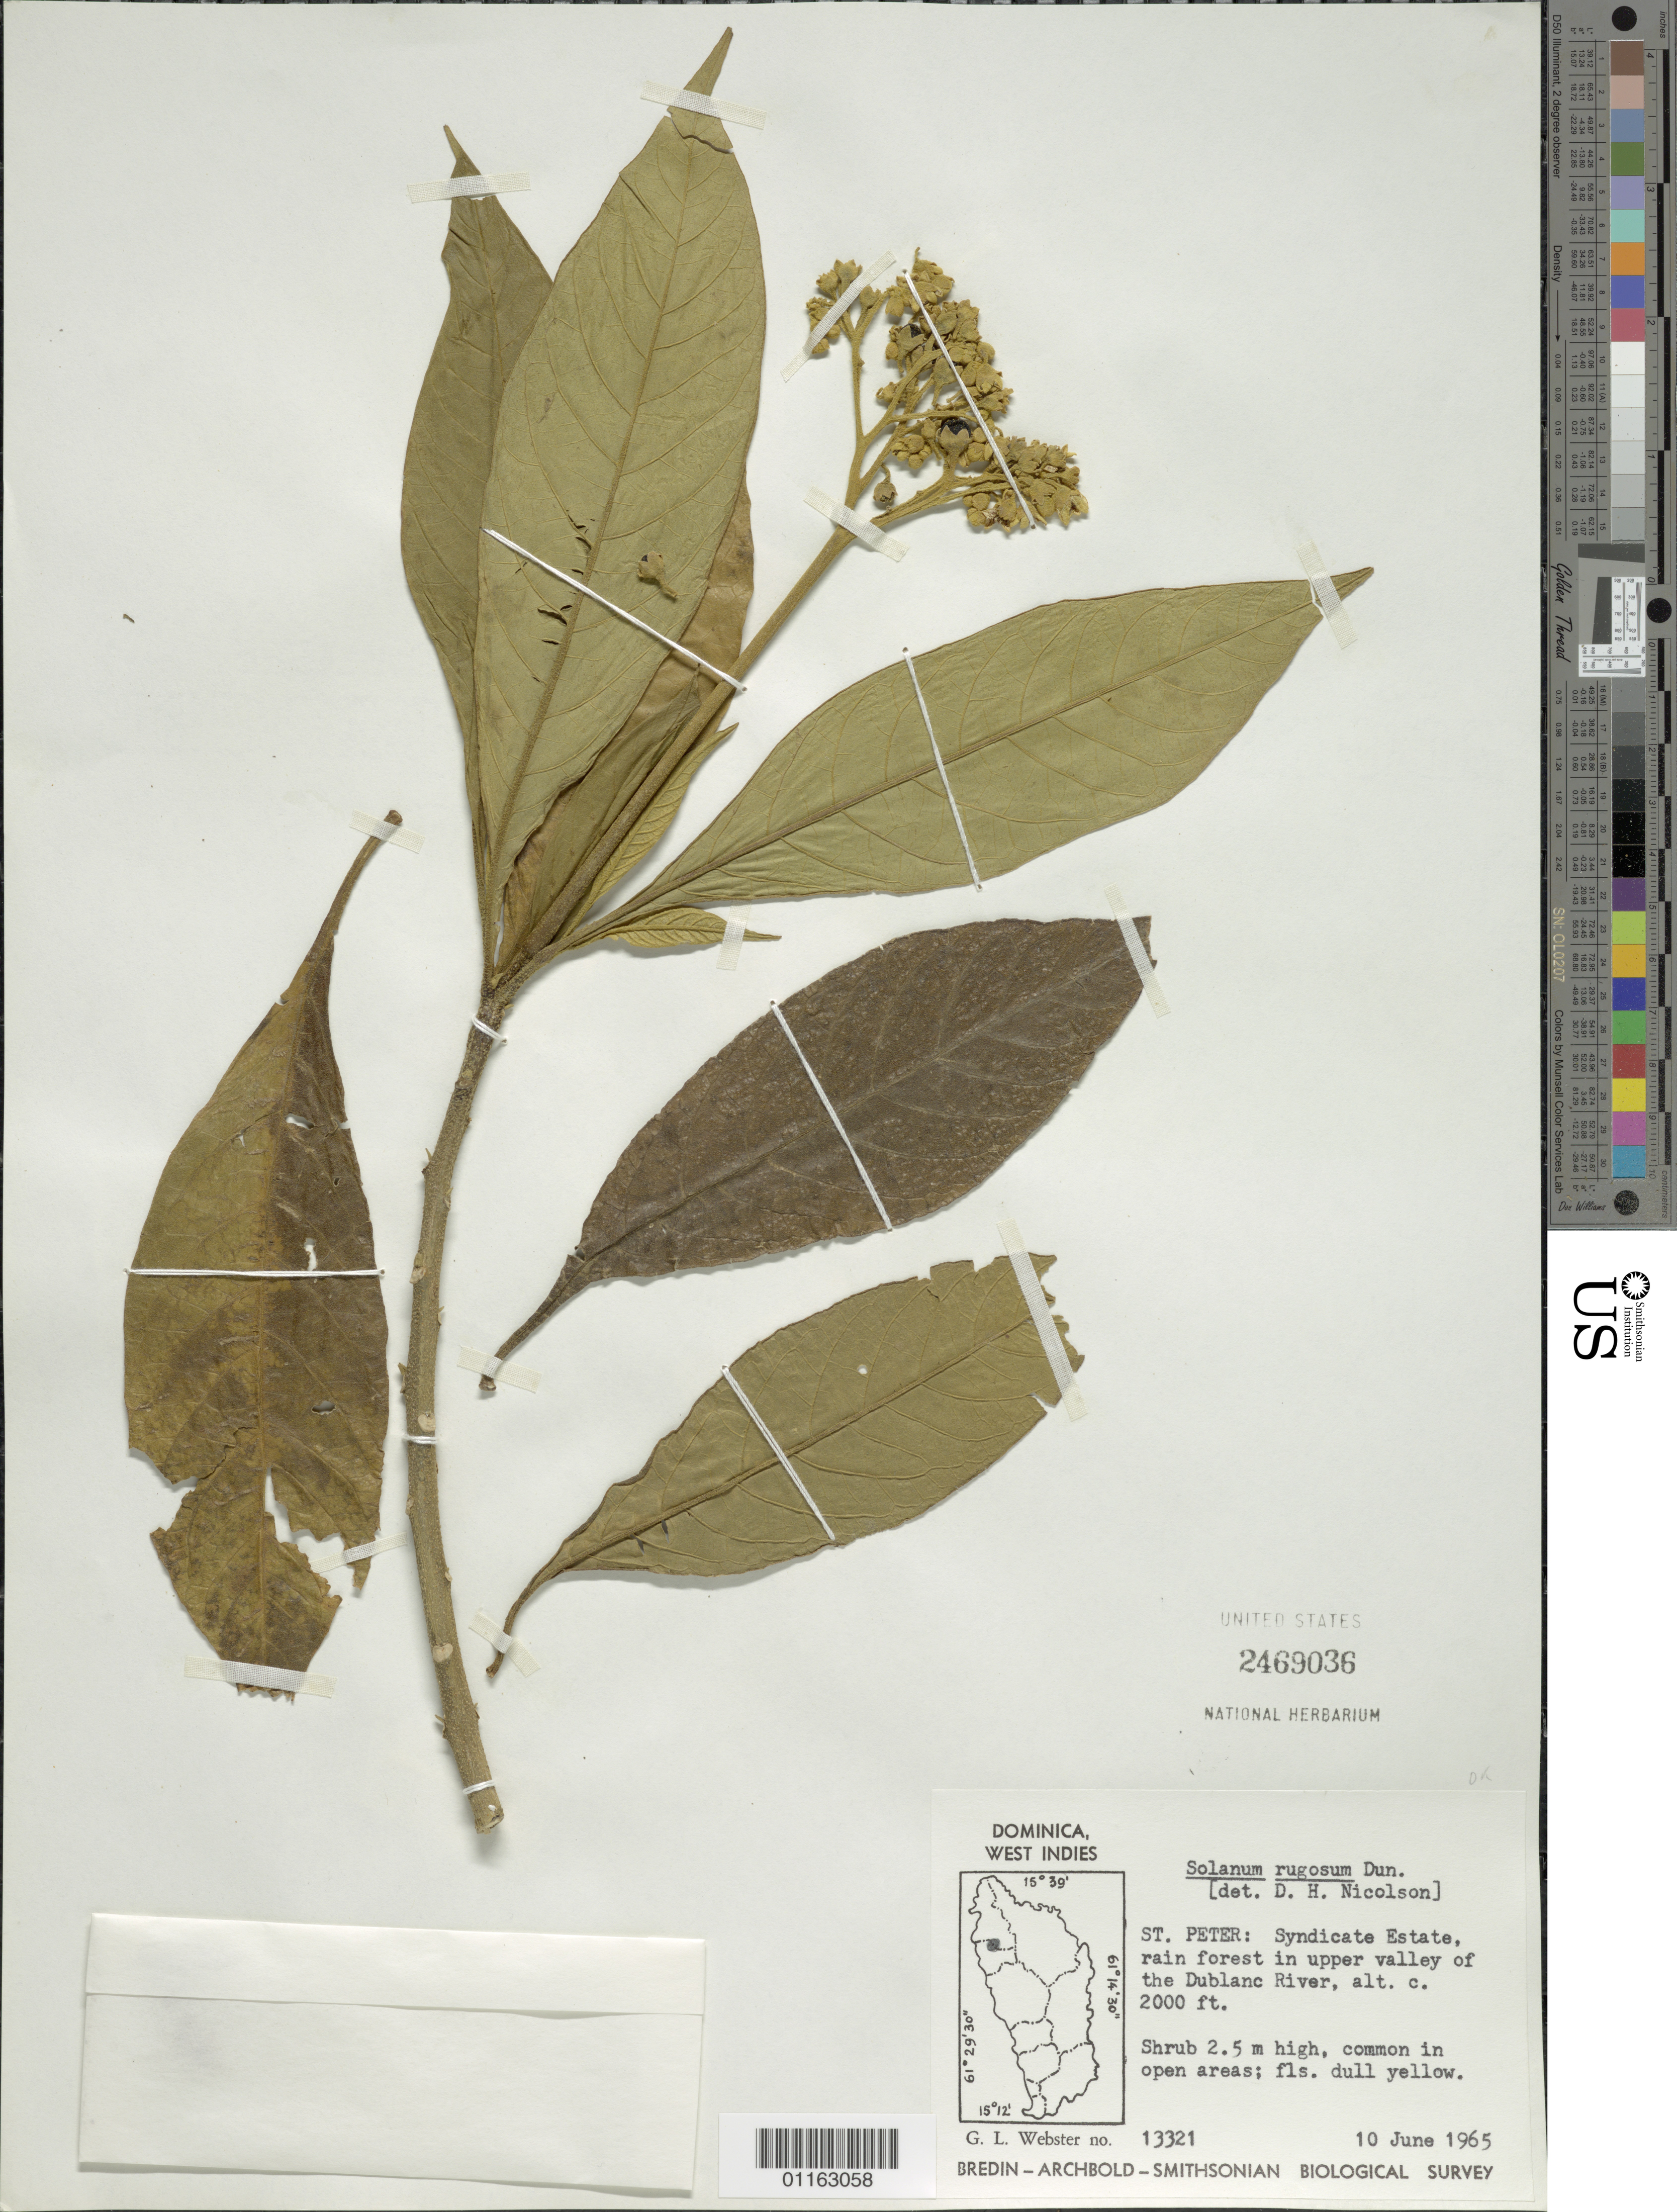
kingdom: Plantae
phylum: Tracheophyta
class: Magnoliopsida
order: Solanales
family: Solanaceae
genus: Solanum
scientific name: Solanum rugosum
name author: Dunal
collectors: G. L. Webster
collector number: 13321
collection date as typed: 10 Jun 1965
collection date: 1965-06-10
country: Dominica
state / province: St. Peter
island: Dominica I.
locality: Syndicate Estate rainforest in upper valley of the Dublanc River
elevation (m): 610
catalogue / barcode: US 2469036